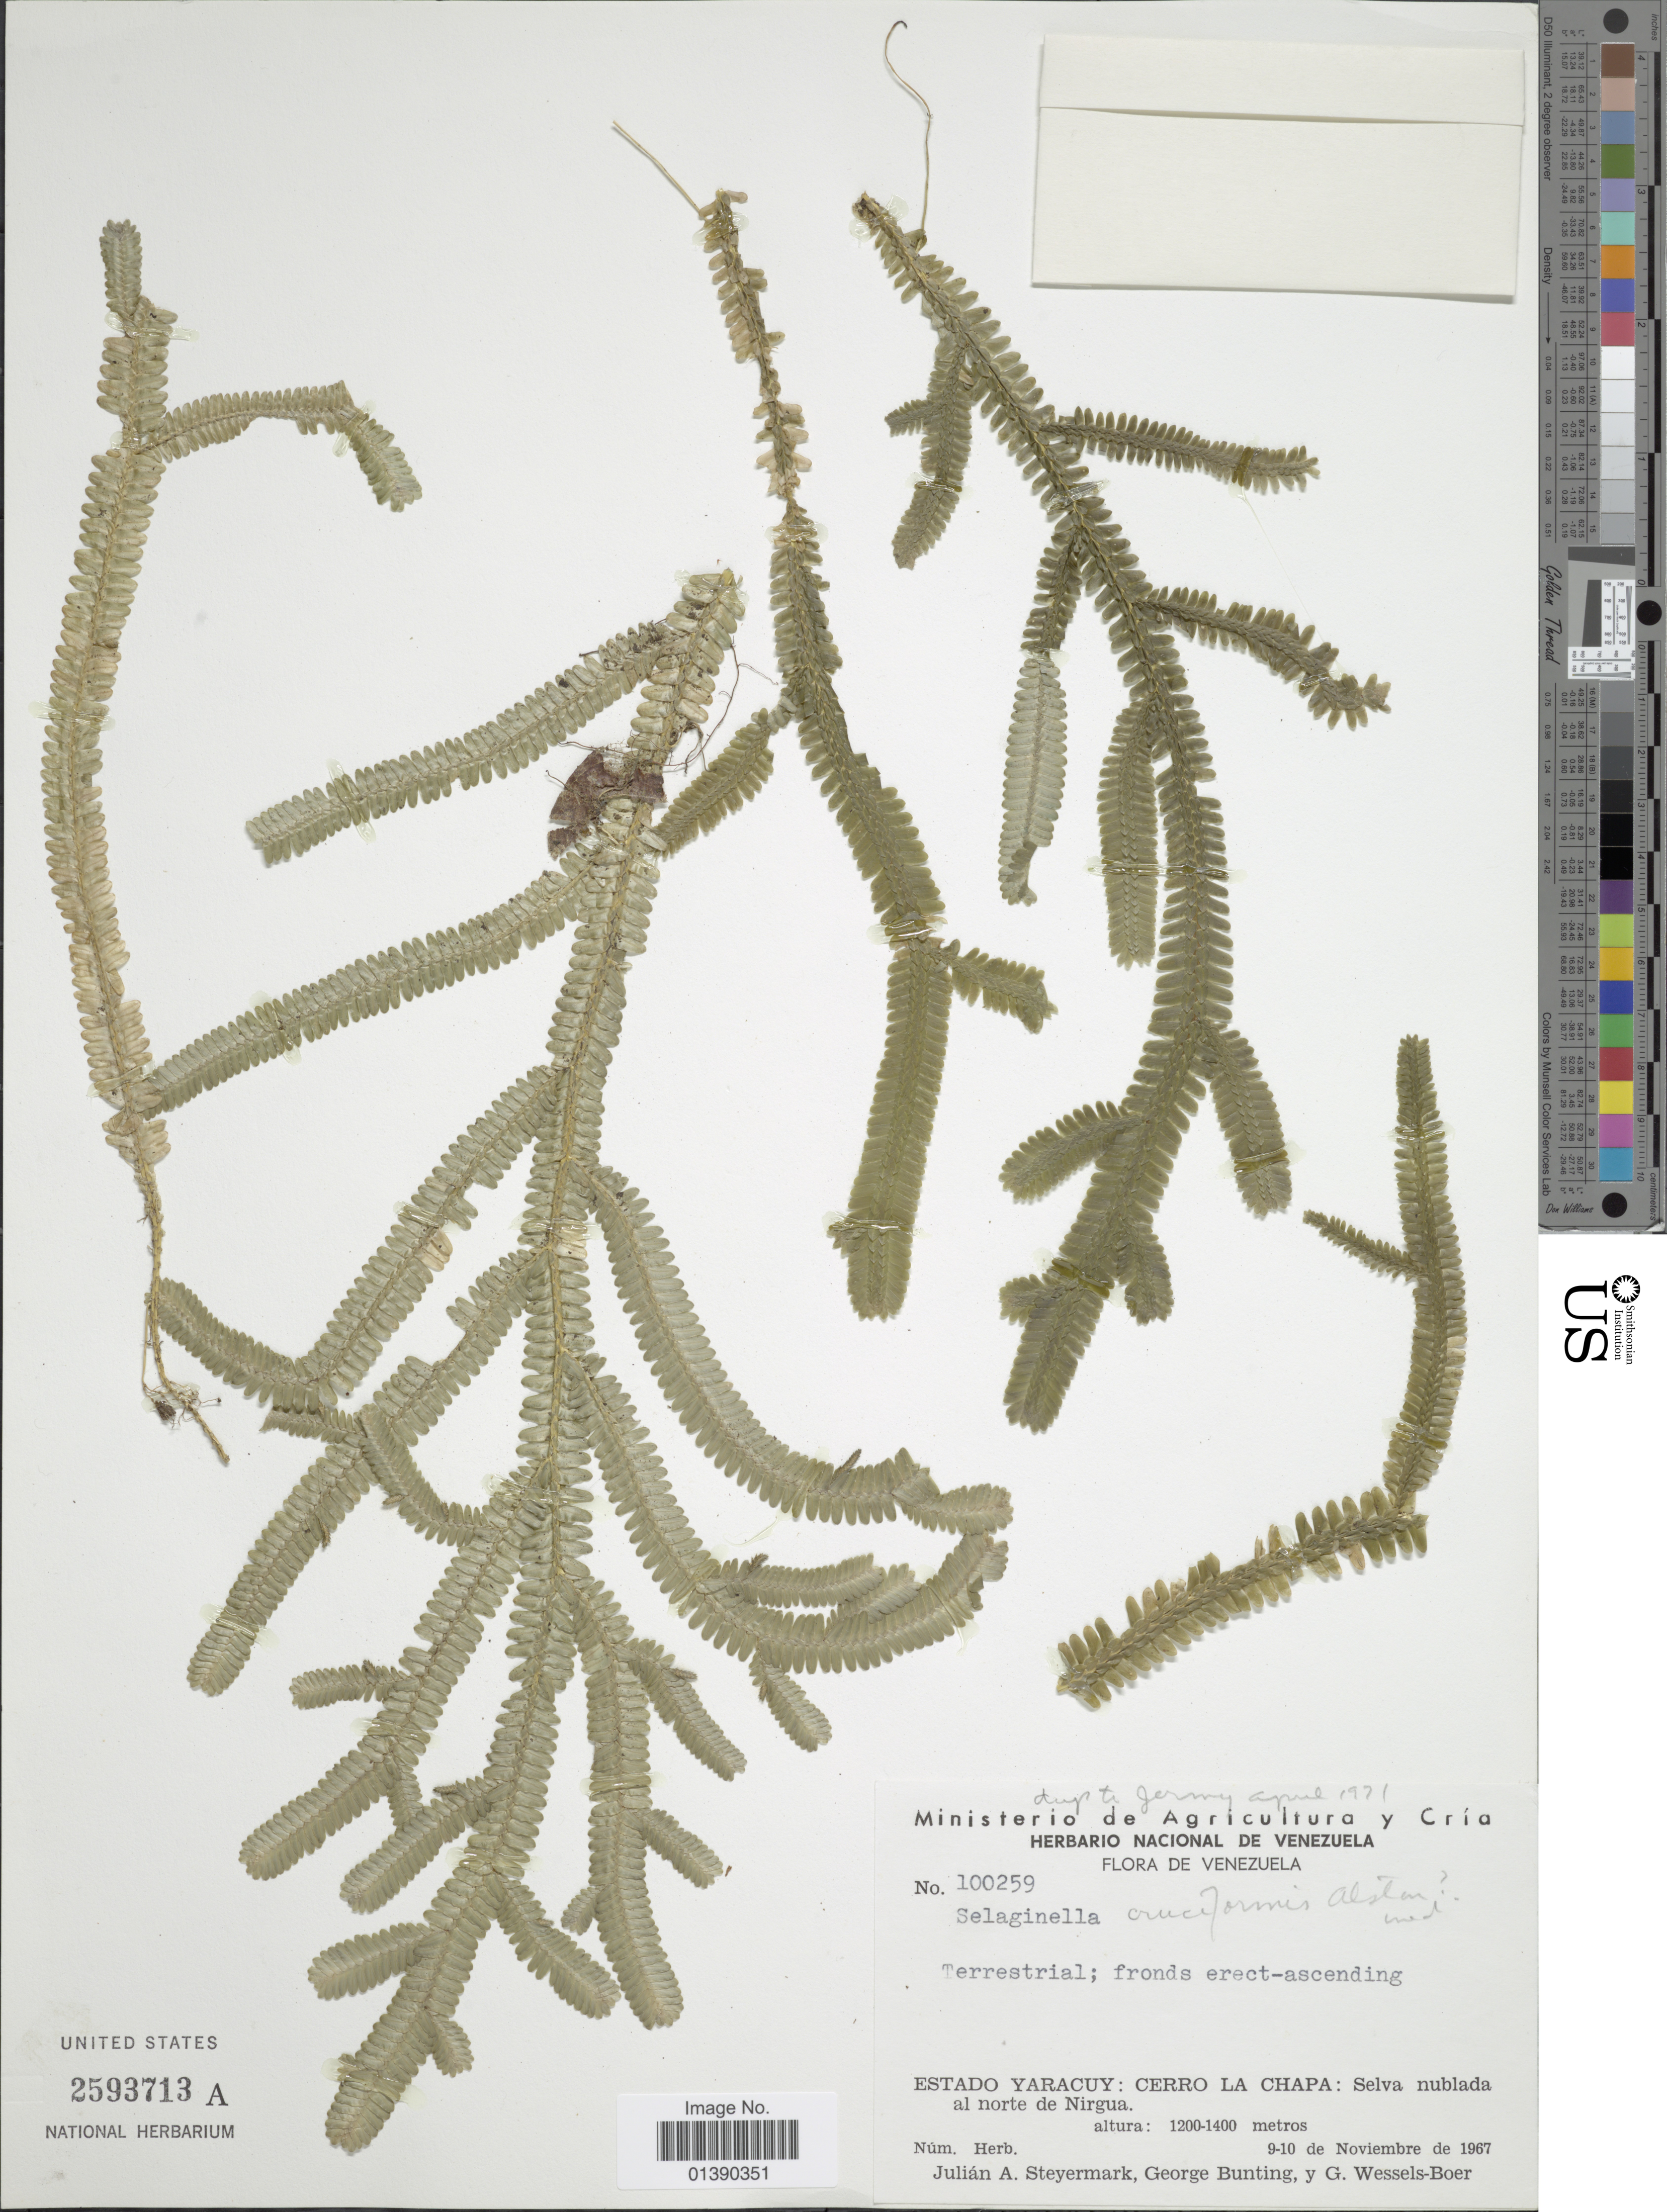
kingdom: Plantae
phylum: Tracheophyta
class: Lycopodiopsida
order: Selaginellales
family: Selaginellaceae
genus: Selaginella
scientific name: Selaginella cruciformis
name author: Alston ex Crabbe & Jermy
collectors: J. Steyermark, G. S. Bunting & G. Wessels Boer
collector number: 100259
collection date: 1967-11-09/1967-11-10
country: Venezuela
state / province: Yaracuy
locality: Cerro La Chapa: Selva nublada al norte de Nirgua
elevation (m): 1200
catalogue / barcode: US 2593713A